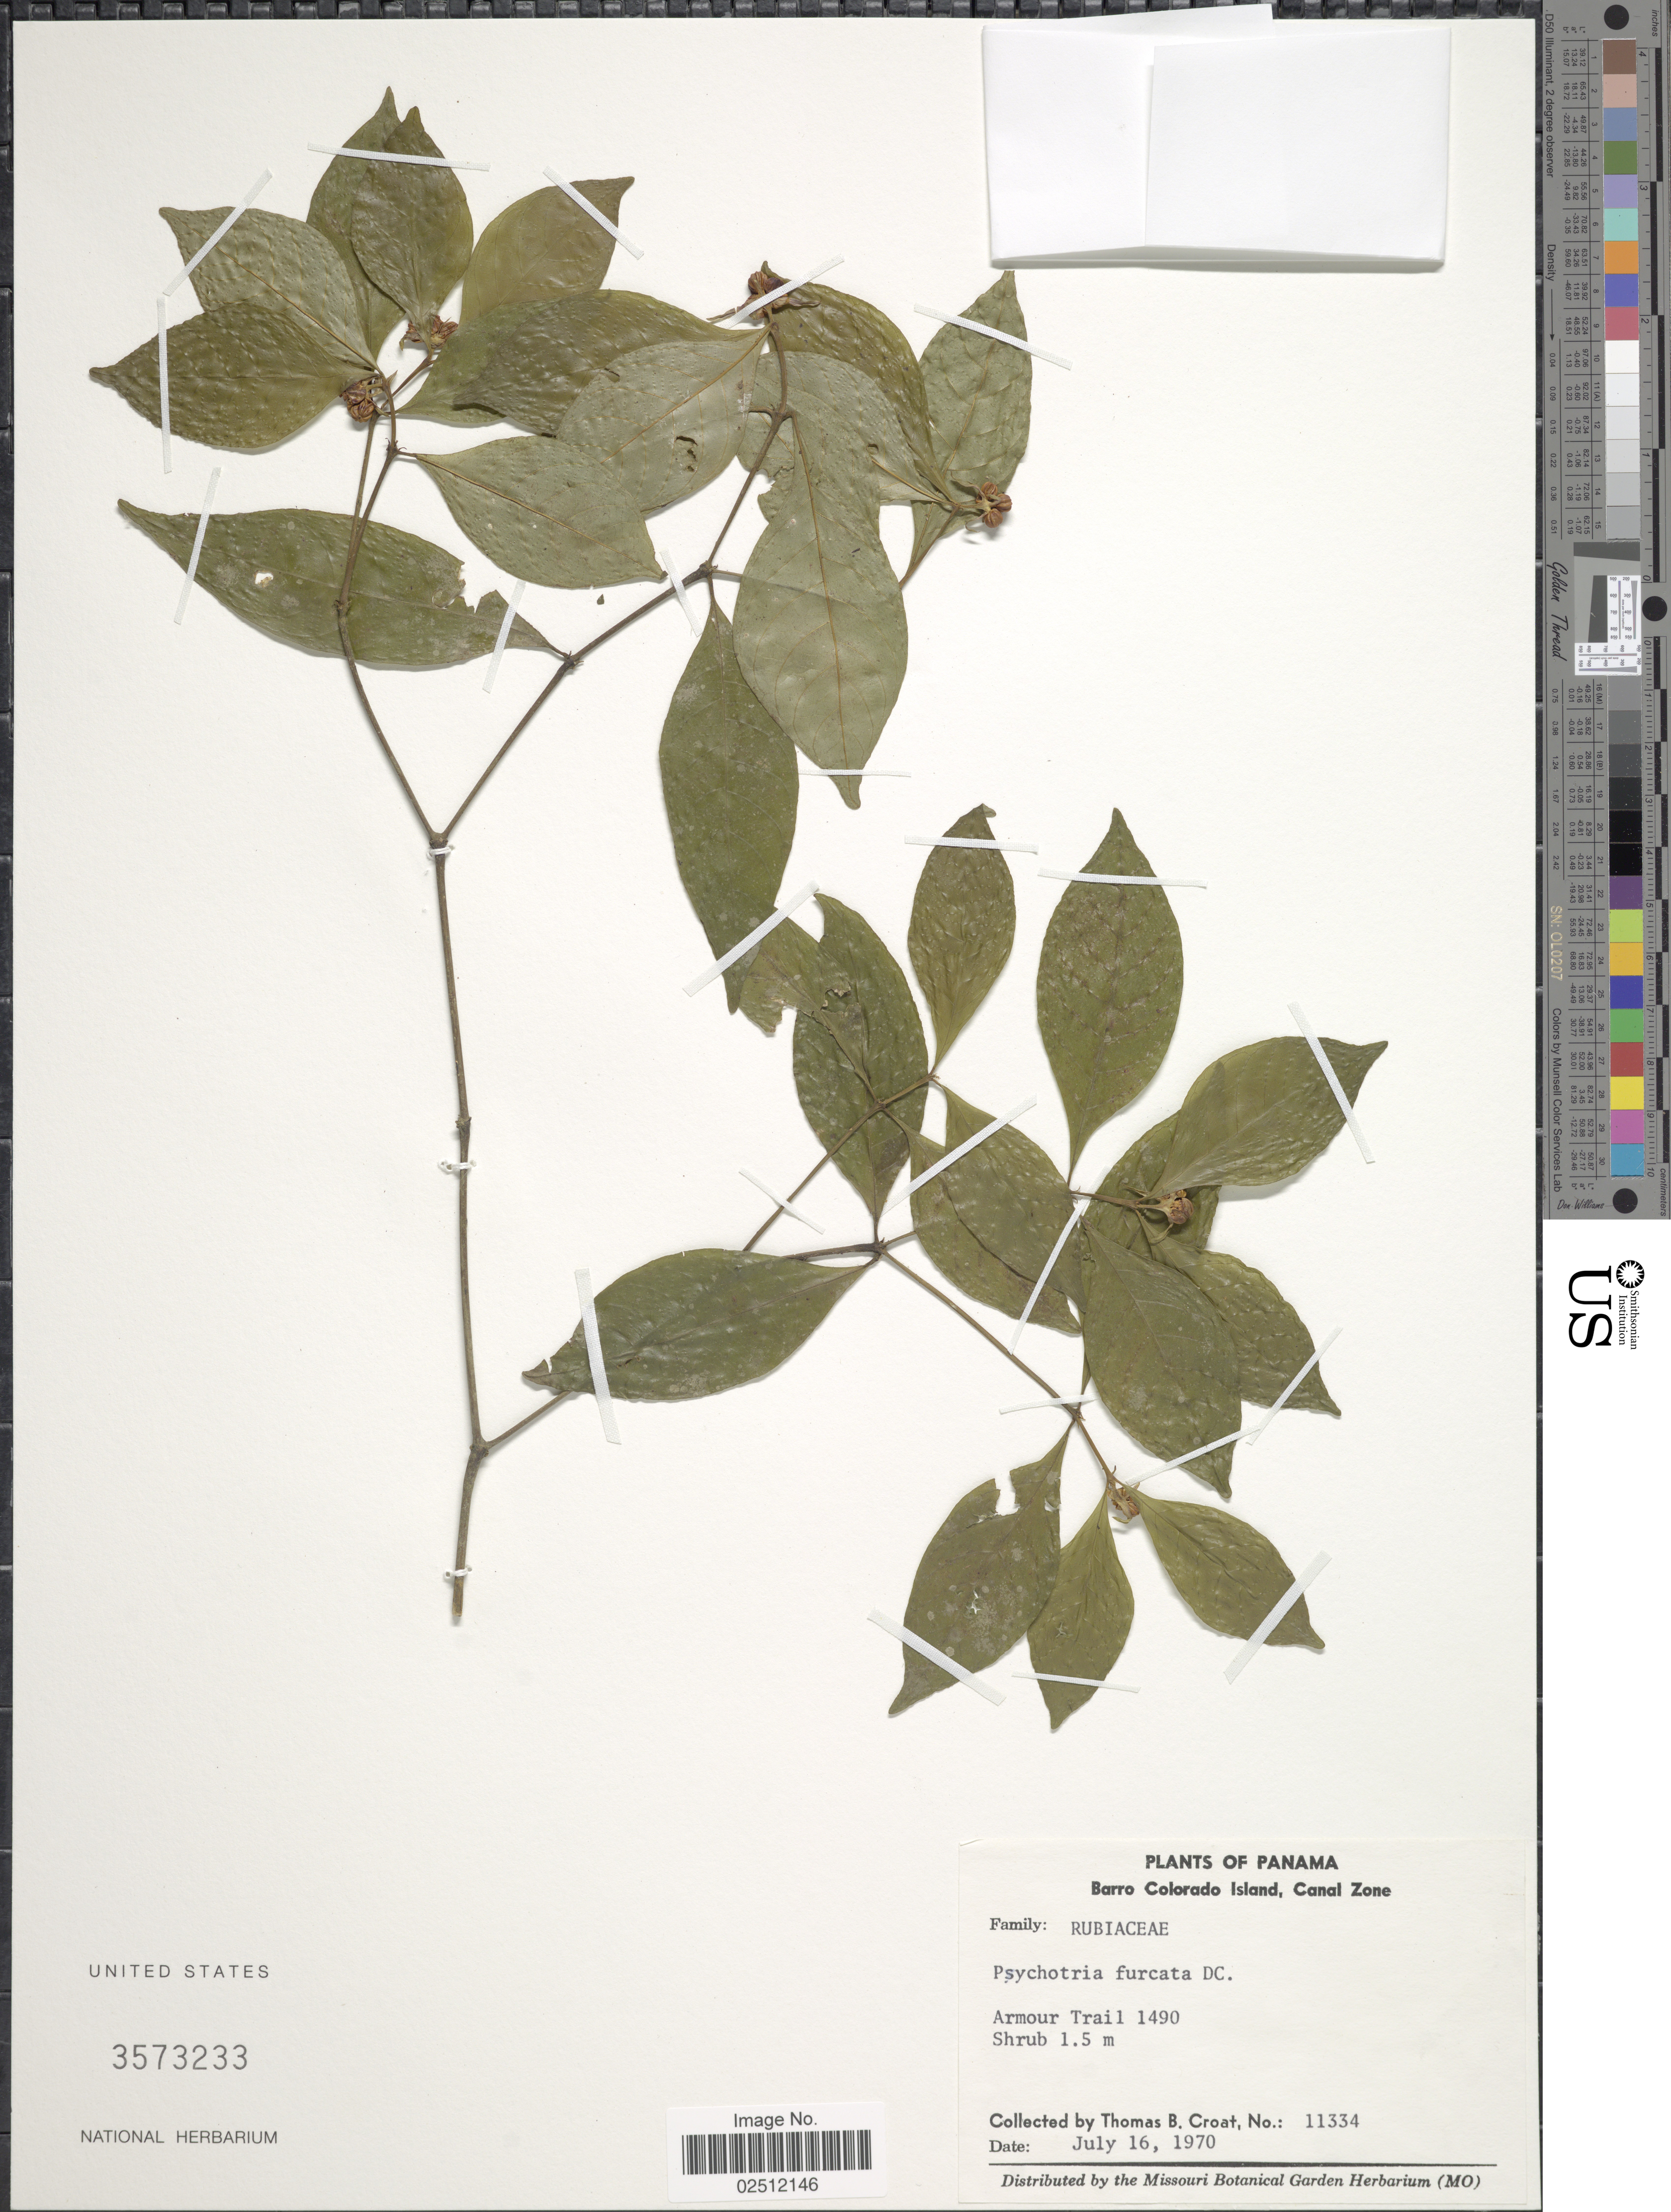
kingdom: Plantae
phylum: Tracheophyta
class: Magnoliopsida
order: Gentianales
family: Rubiaceae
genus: Psychotria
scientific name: Psychotria furcata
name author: DC.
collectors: T. B. Croat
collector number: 11334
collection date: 1970-07-16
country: Panama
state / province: Panamá Oeste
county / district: Canal Zone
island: Barro Colorado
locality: Barro Colorado Island, Canal Zone, Armour Trail 1490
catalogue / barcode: US 3573233